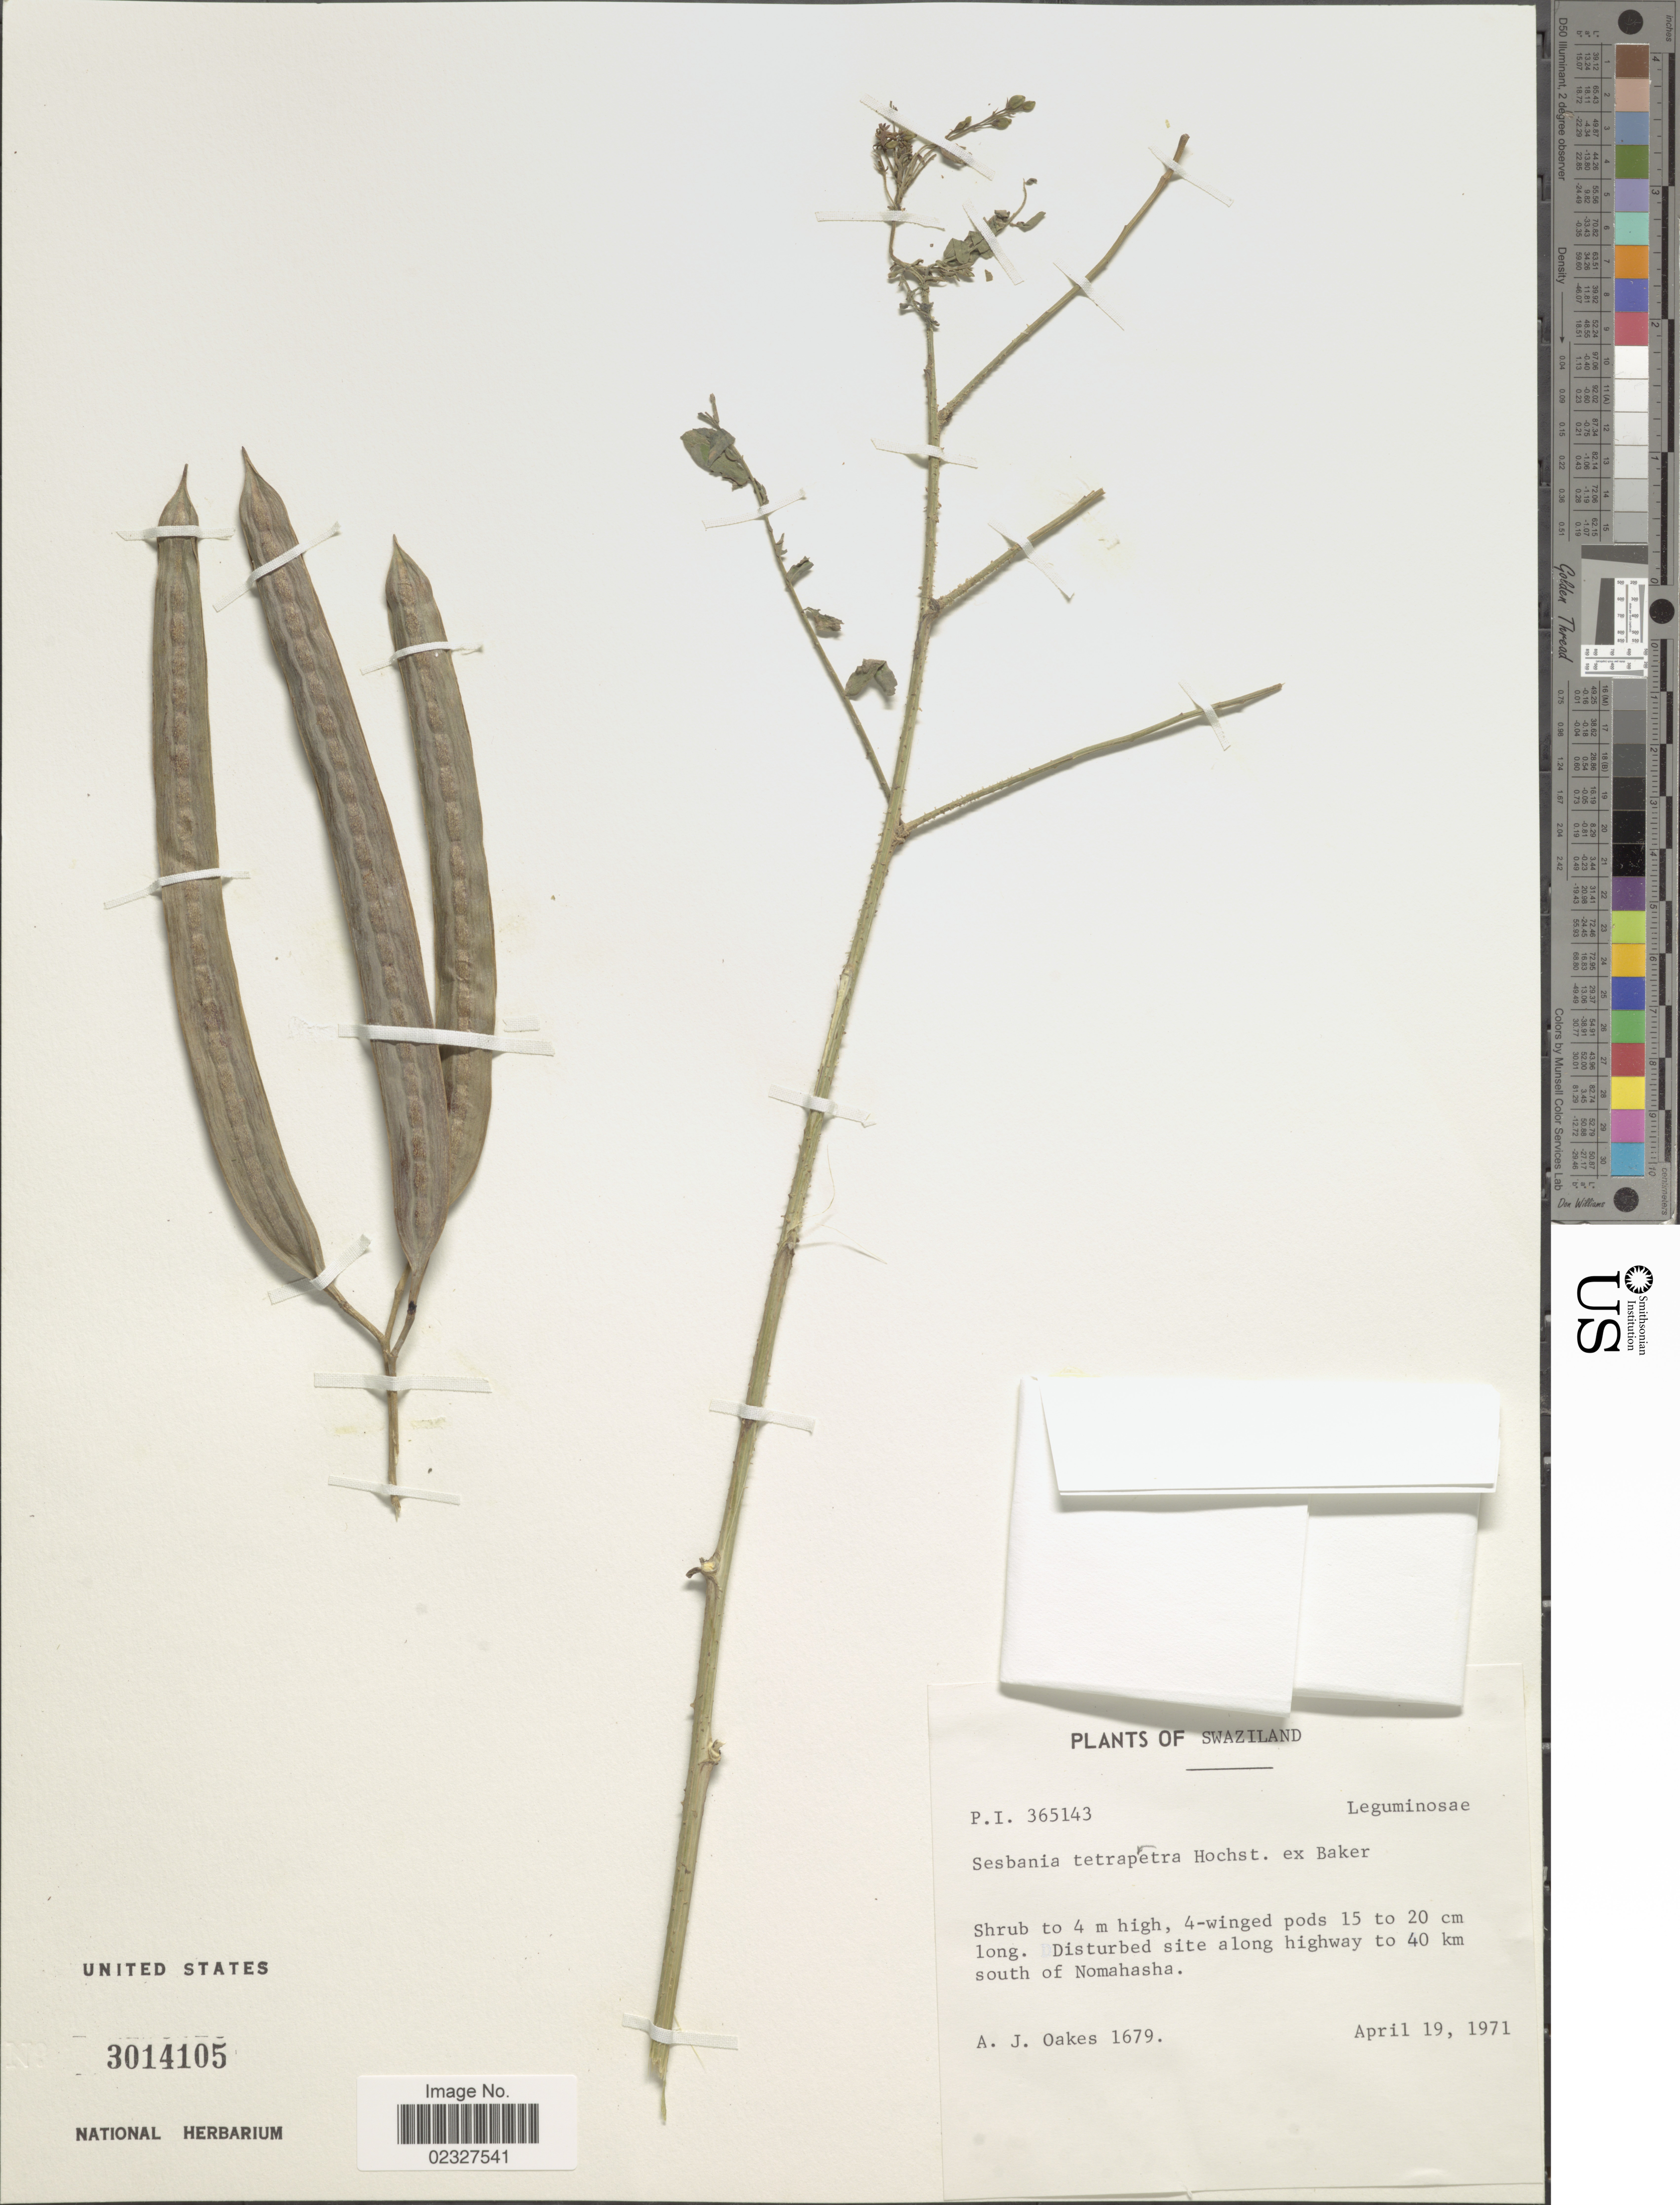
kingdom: Plantae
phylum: Tracheophyta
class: Magnoliopsida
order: Fabales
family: Fabaceae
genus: Sesbania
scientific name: Sesbania tetraptera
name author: Hochst. ex M.S. Baker in Oliv.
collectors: A. Oakes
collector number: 1679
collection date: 1971-04-19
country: Eswatini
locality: Disturbed site along highway to 40 km south of Nomahasha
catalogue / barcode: US 3014105